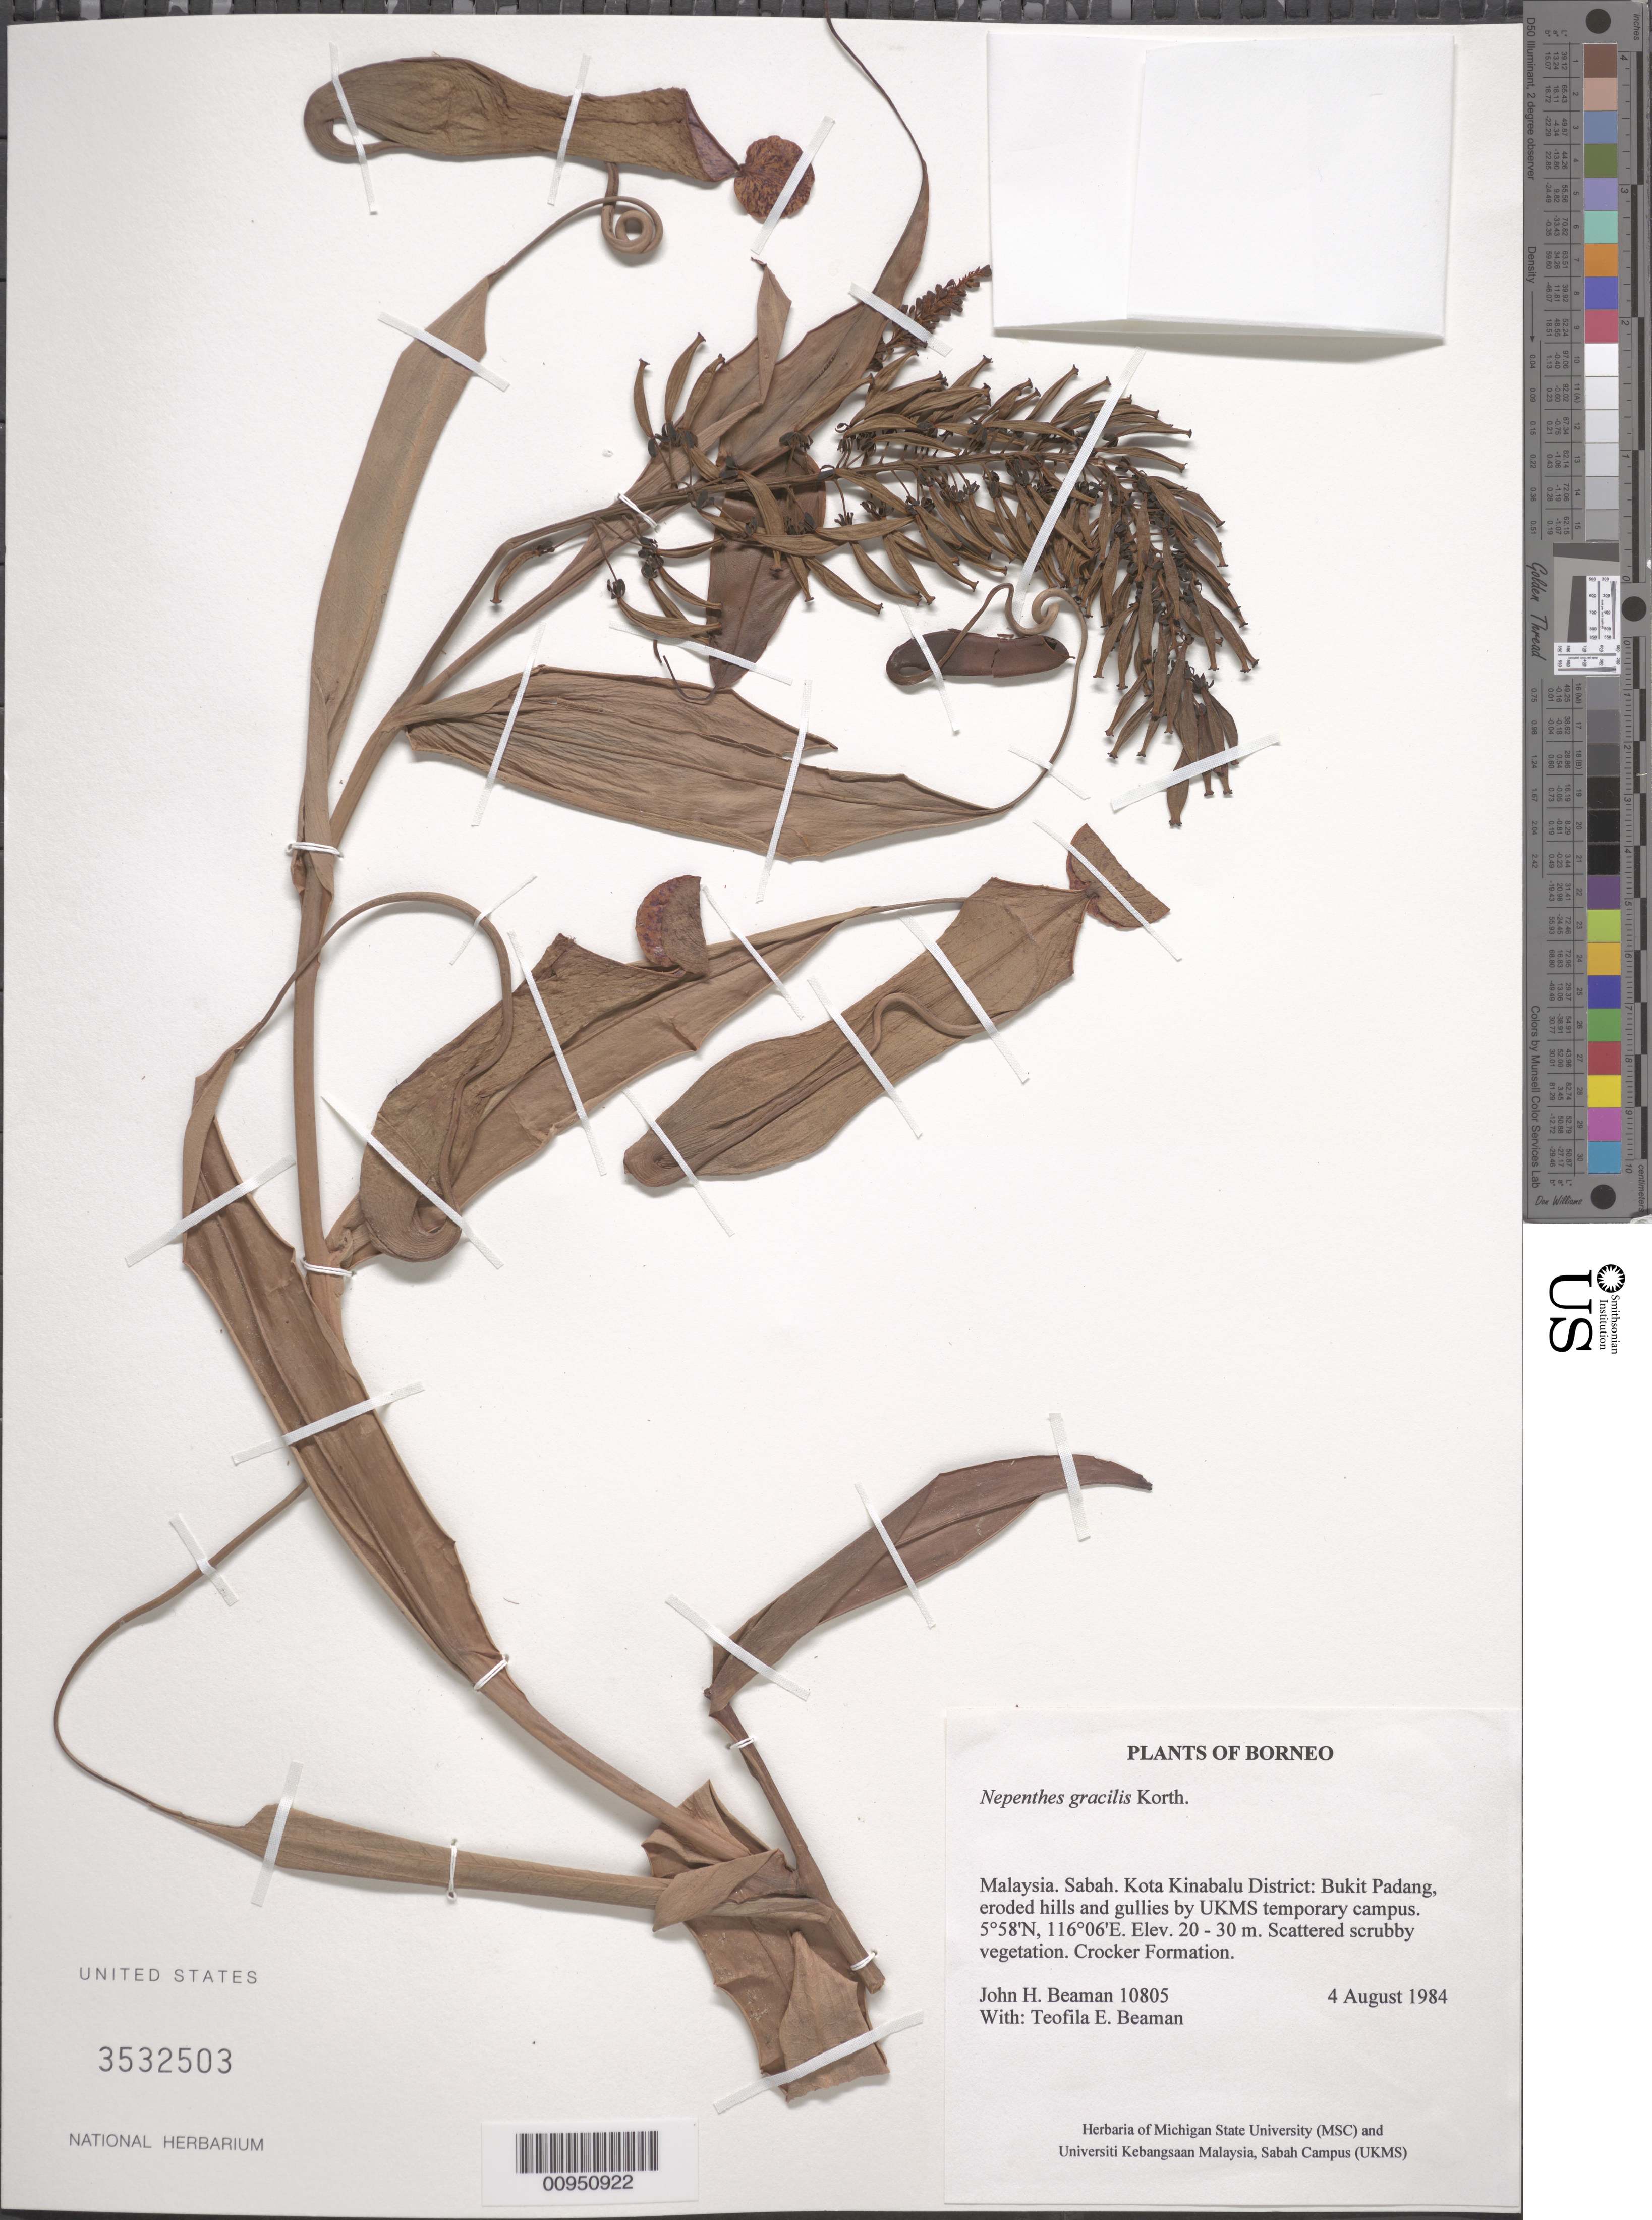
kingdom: Plantae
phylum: Tracheophyta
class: Magnoliopsida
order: Caryophyllales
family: Nepenthaceae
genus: Nepenthes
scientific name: Nepenthes gracilis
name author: Korth.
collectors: J. H. Beaman & T. E. Beaman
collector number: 10805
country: Malaysia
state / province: Sabah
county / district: Kota Kinabalu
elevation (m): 20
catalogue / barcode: US 3532503